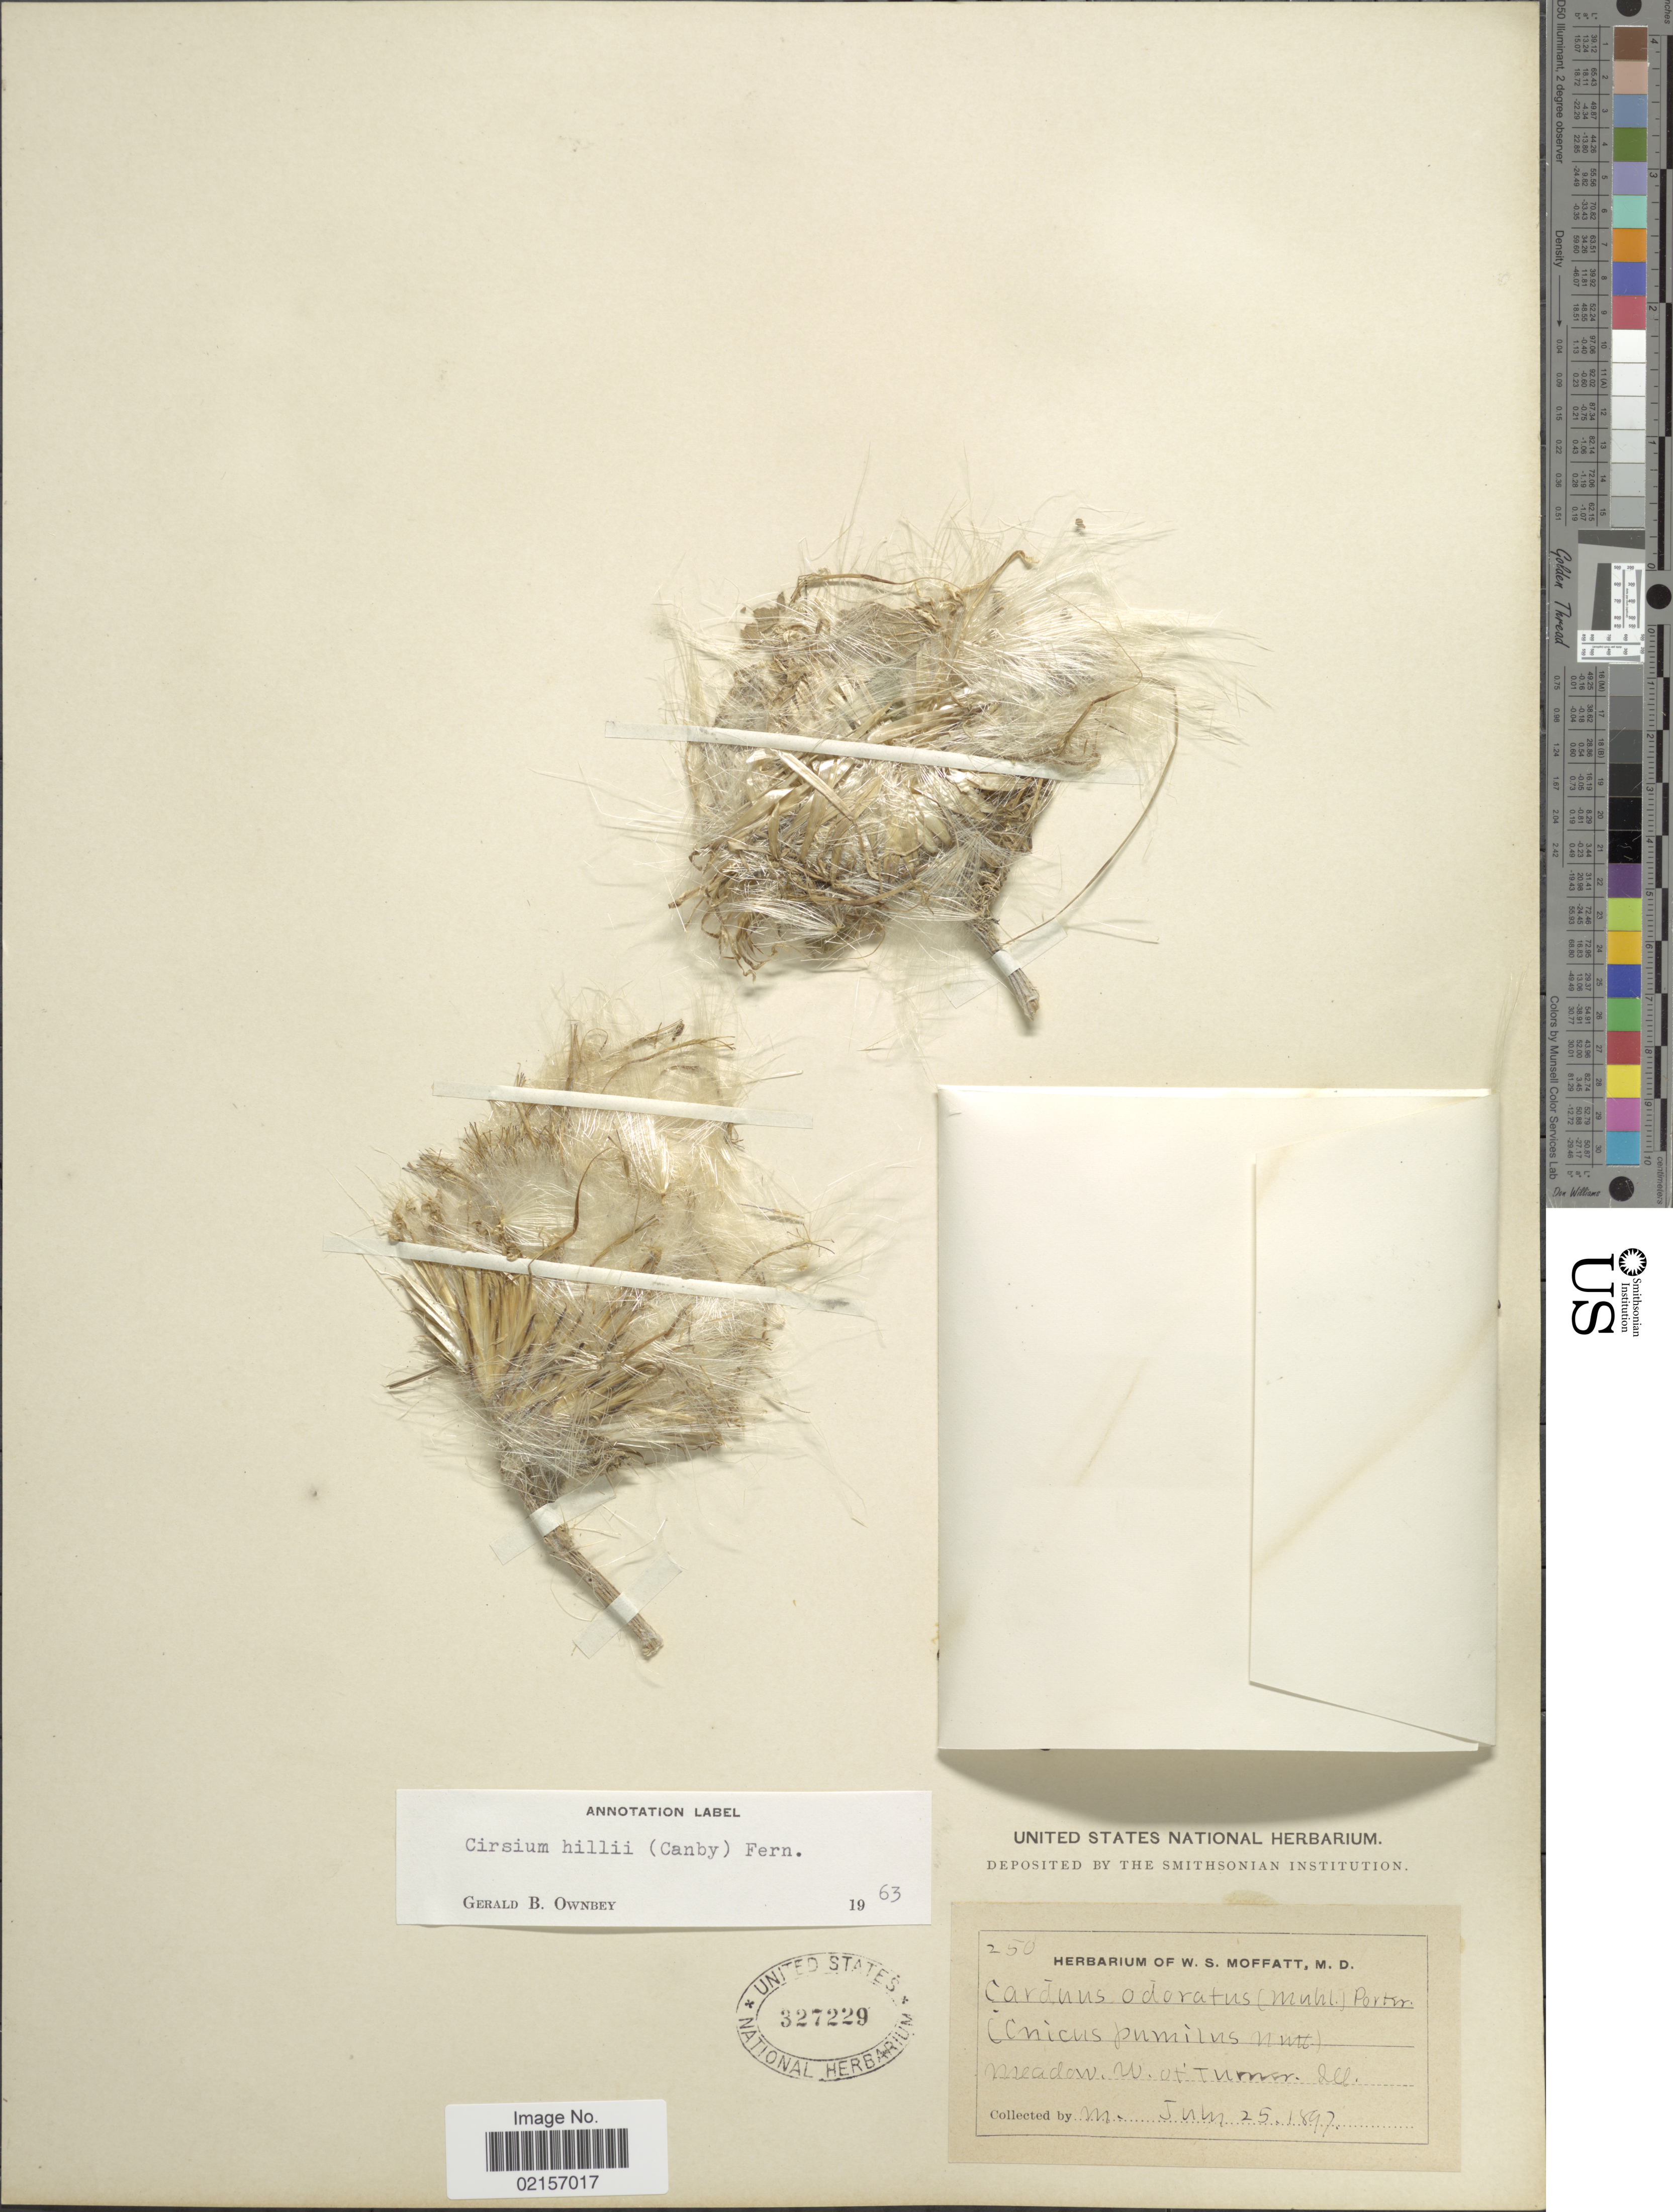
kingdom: Plantae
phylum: Tracheophyta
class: Magnoliopsida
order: Asterales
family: Asteraceae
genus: Cirsium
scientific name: Cirsium pumilum var. hillii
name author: (Canby) B. Boivin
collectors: W. Moffatt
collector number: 250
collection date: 1897-06-25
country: United States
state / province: Illinois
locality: Meadow W. of Tumar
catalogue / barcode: US 327229